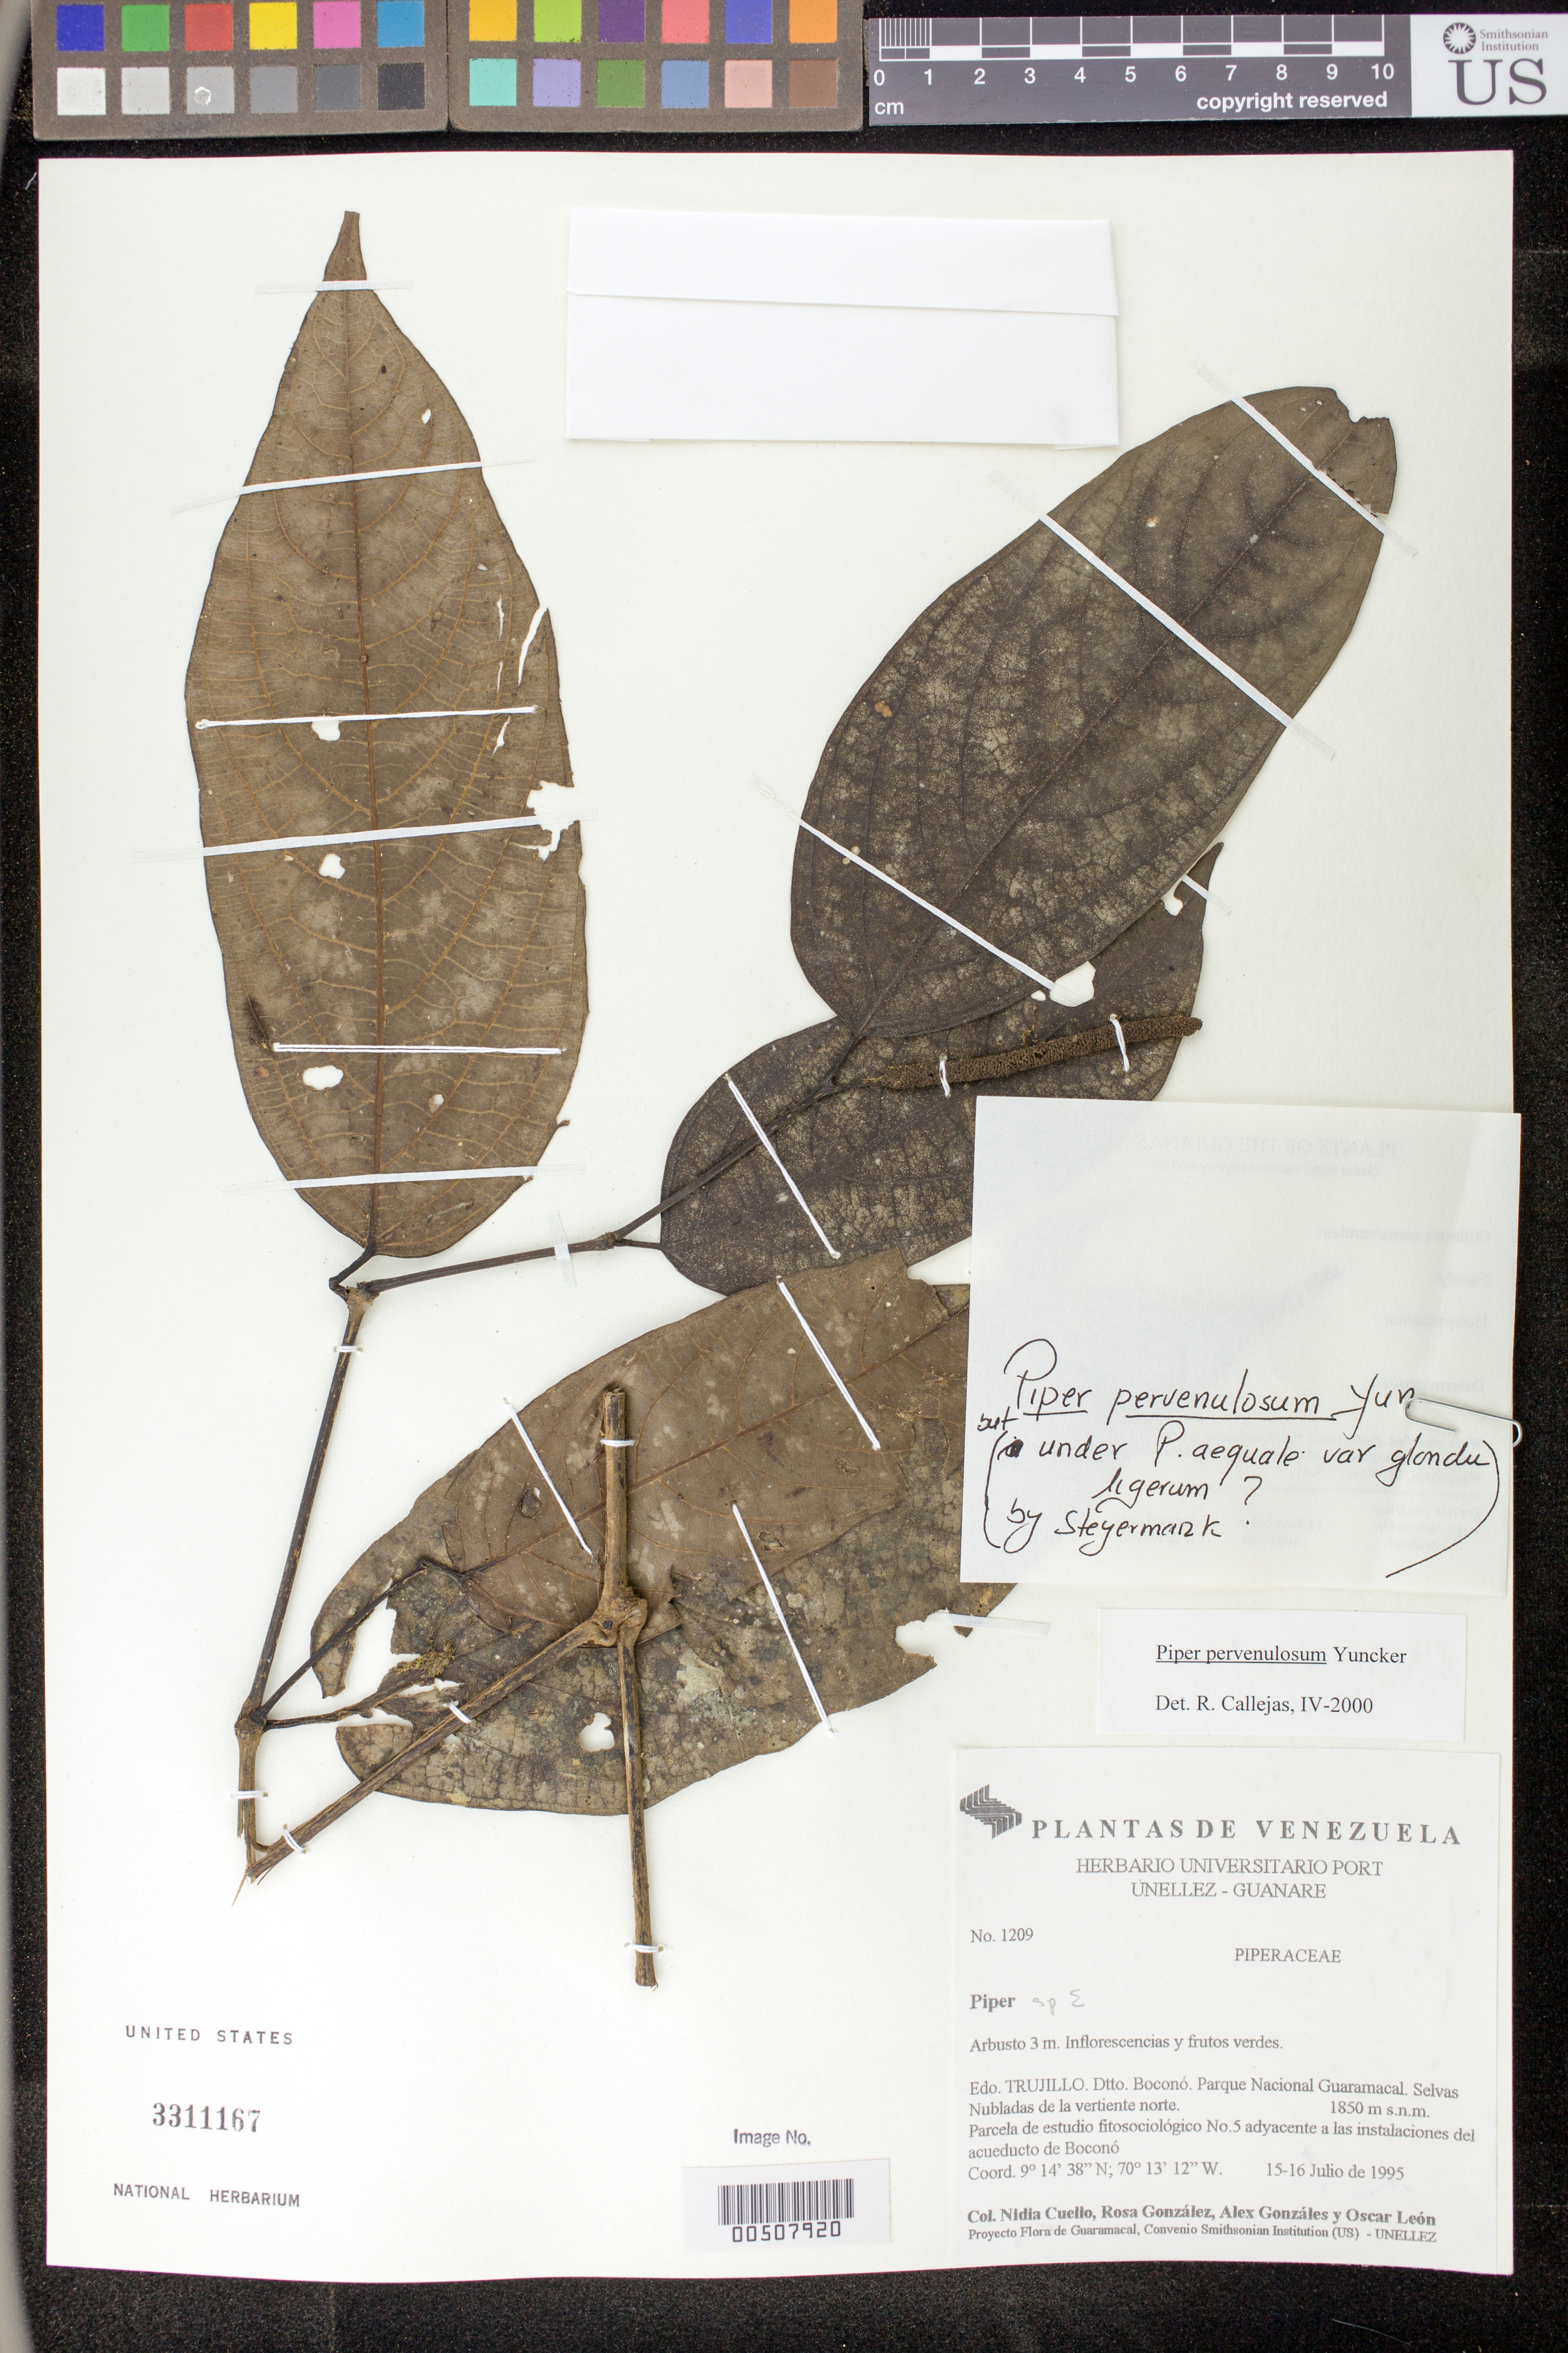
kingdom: Plantae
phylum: Tracheophyta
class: Magnoliopsida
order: Piperales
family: Piperaceae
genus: Piper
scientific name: Piper pervenulosum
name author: Yunck.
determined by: Callejas, Ricardo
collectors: N. L. Cuello, R. González, A. Gonzáles & O. León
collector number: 1209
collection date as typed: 15 Jul 1995 to 16 Jul 1995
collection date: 1995-07-15/1995-07-16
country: Venezuela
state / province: Trujillo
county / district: Boconó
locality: Parque Nacional Guaramacal. Vertiente N. Adyacente a las instalaciones del acueducto de Boconó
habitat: Selvas Nubladas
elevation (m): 1850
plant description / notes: HUA, MO, PORT, US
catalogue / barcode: US 3311167